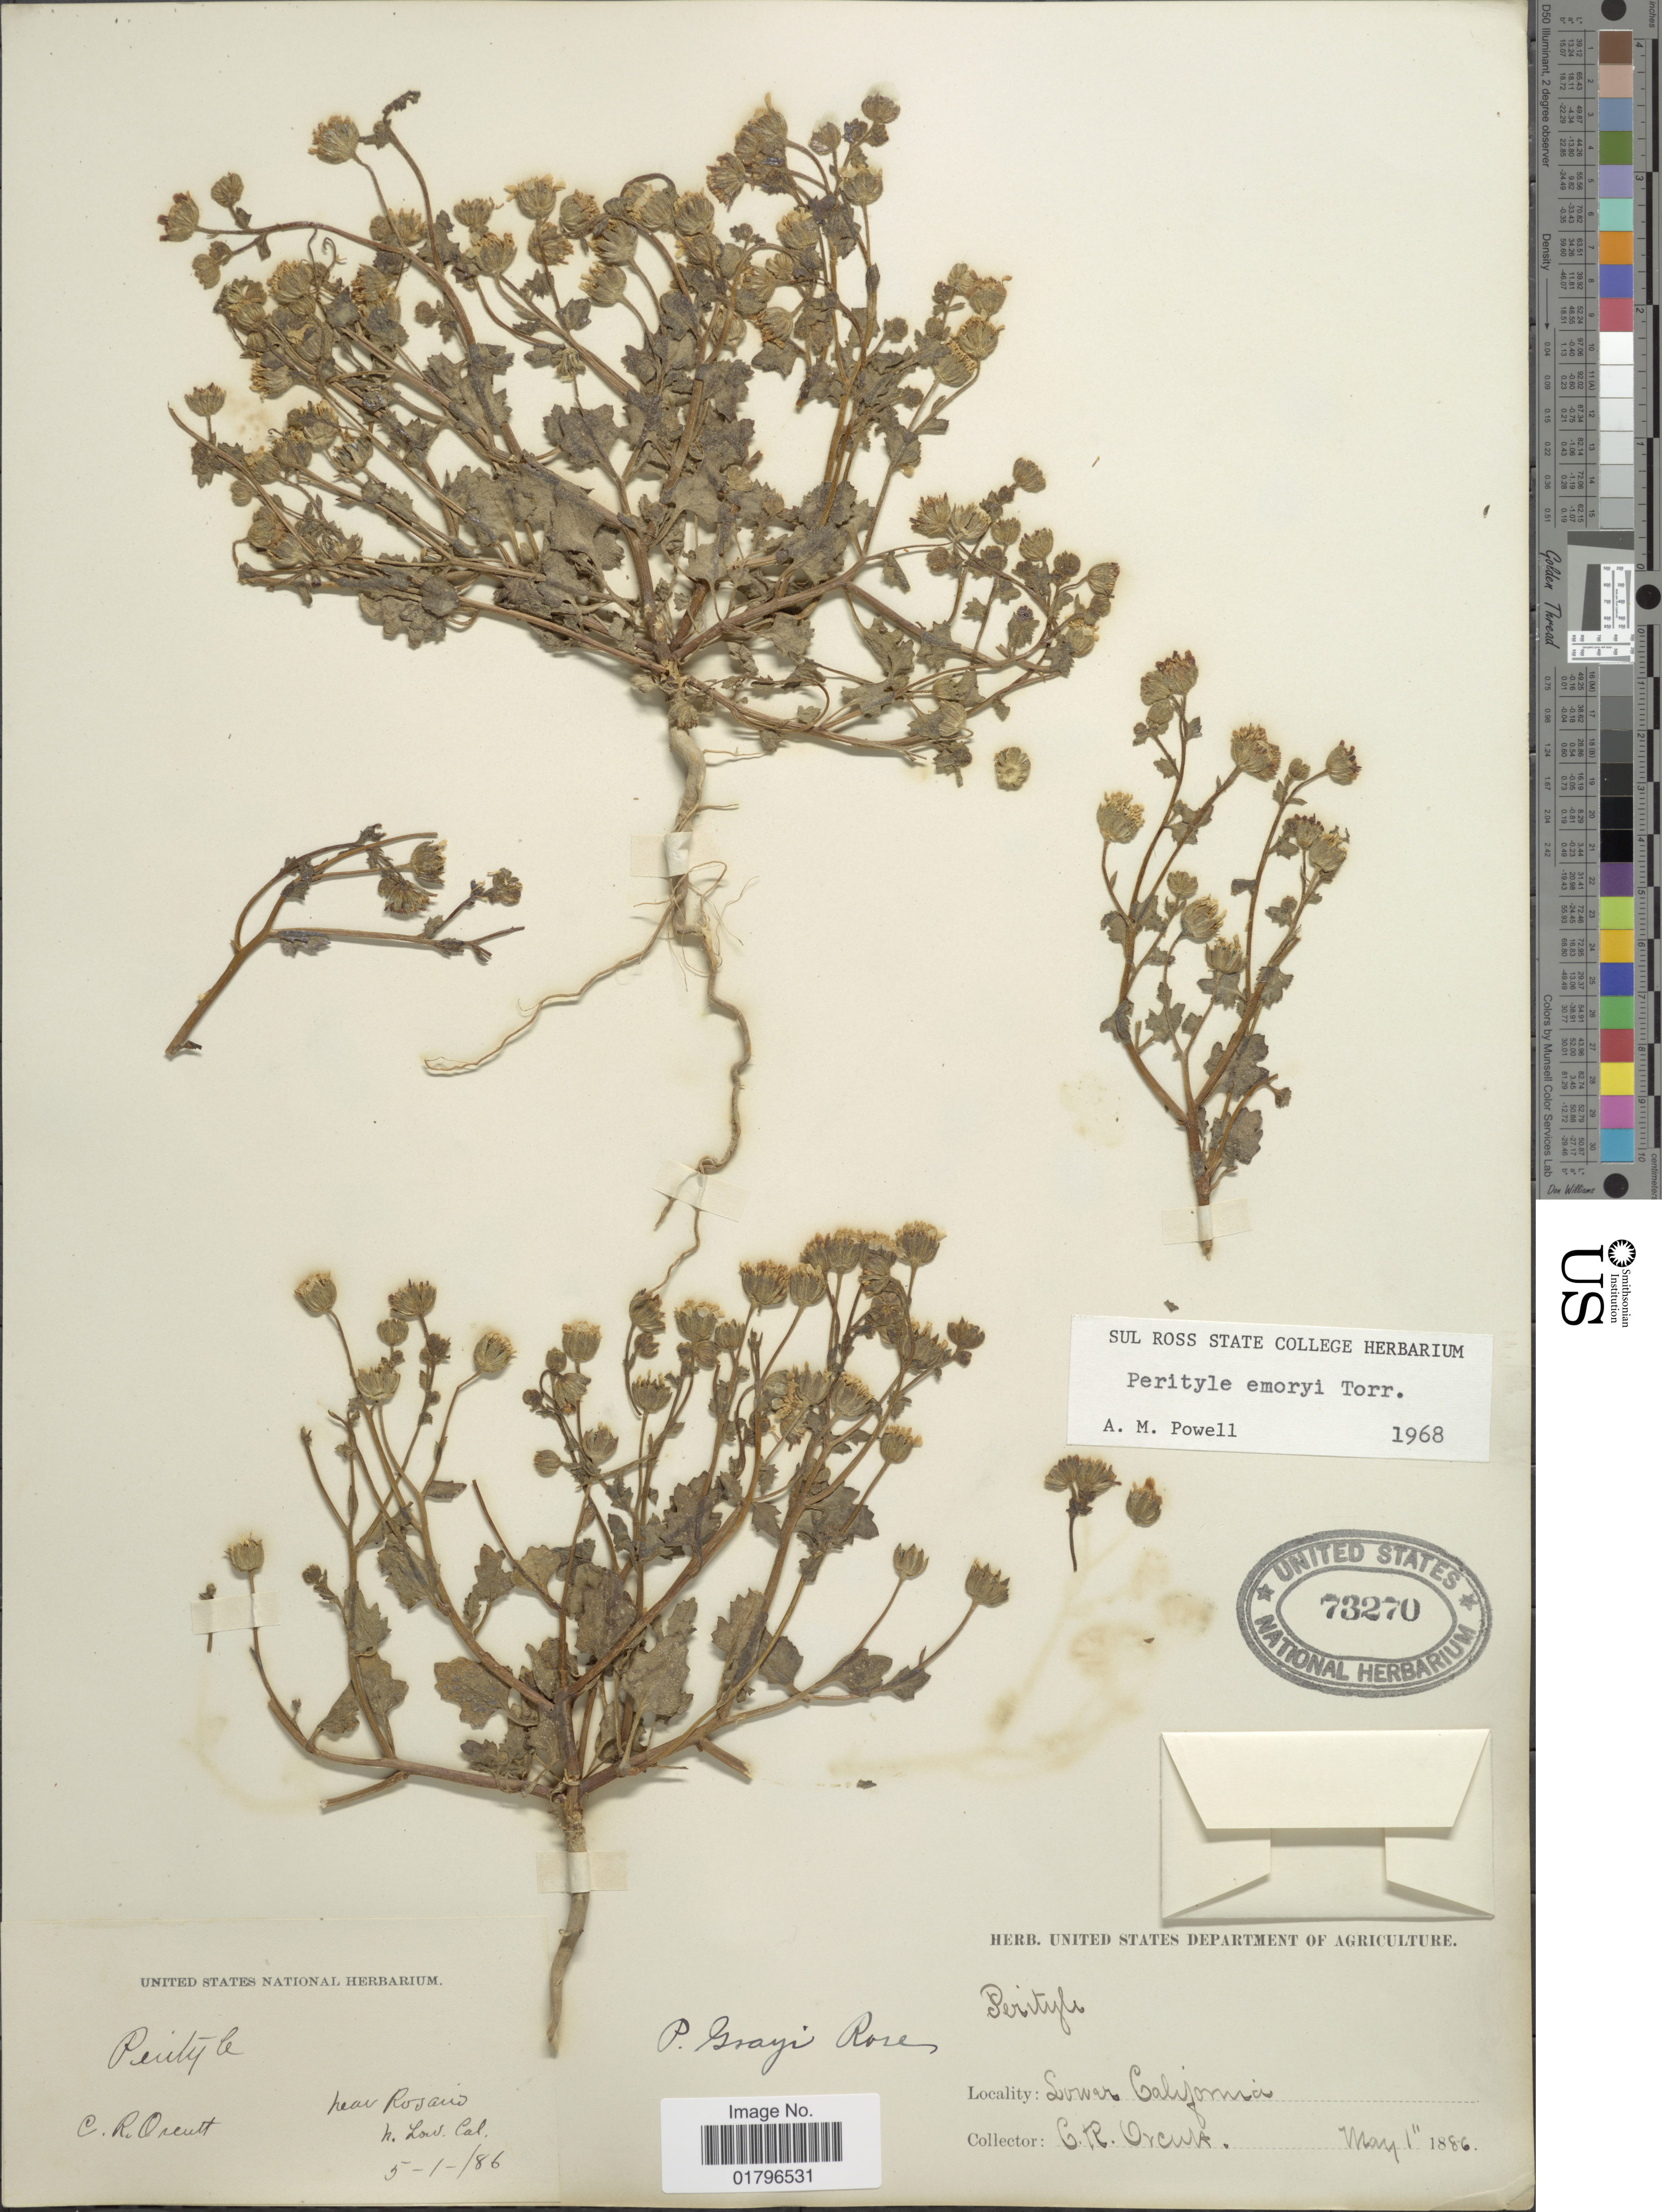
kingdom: Plantae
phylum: Tracheophyta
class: Magnoliopsida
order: Asterales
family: Asteraceae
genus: Perityle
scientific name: Perityle emoryi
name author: Torr.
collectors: C. R. Orcutt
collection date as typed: Transcribed d/m/y: 1/5/86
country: Mexico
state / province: Baja California Sur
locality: N. Lower California, Near Rosario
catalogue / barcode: US 73270